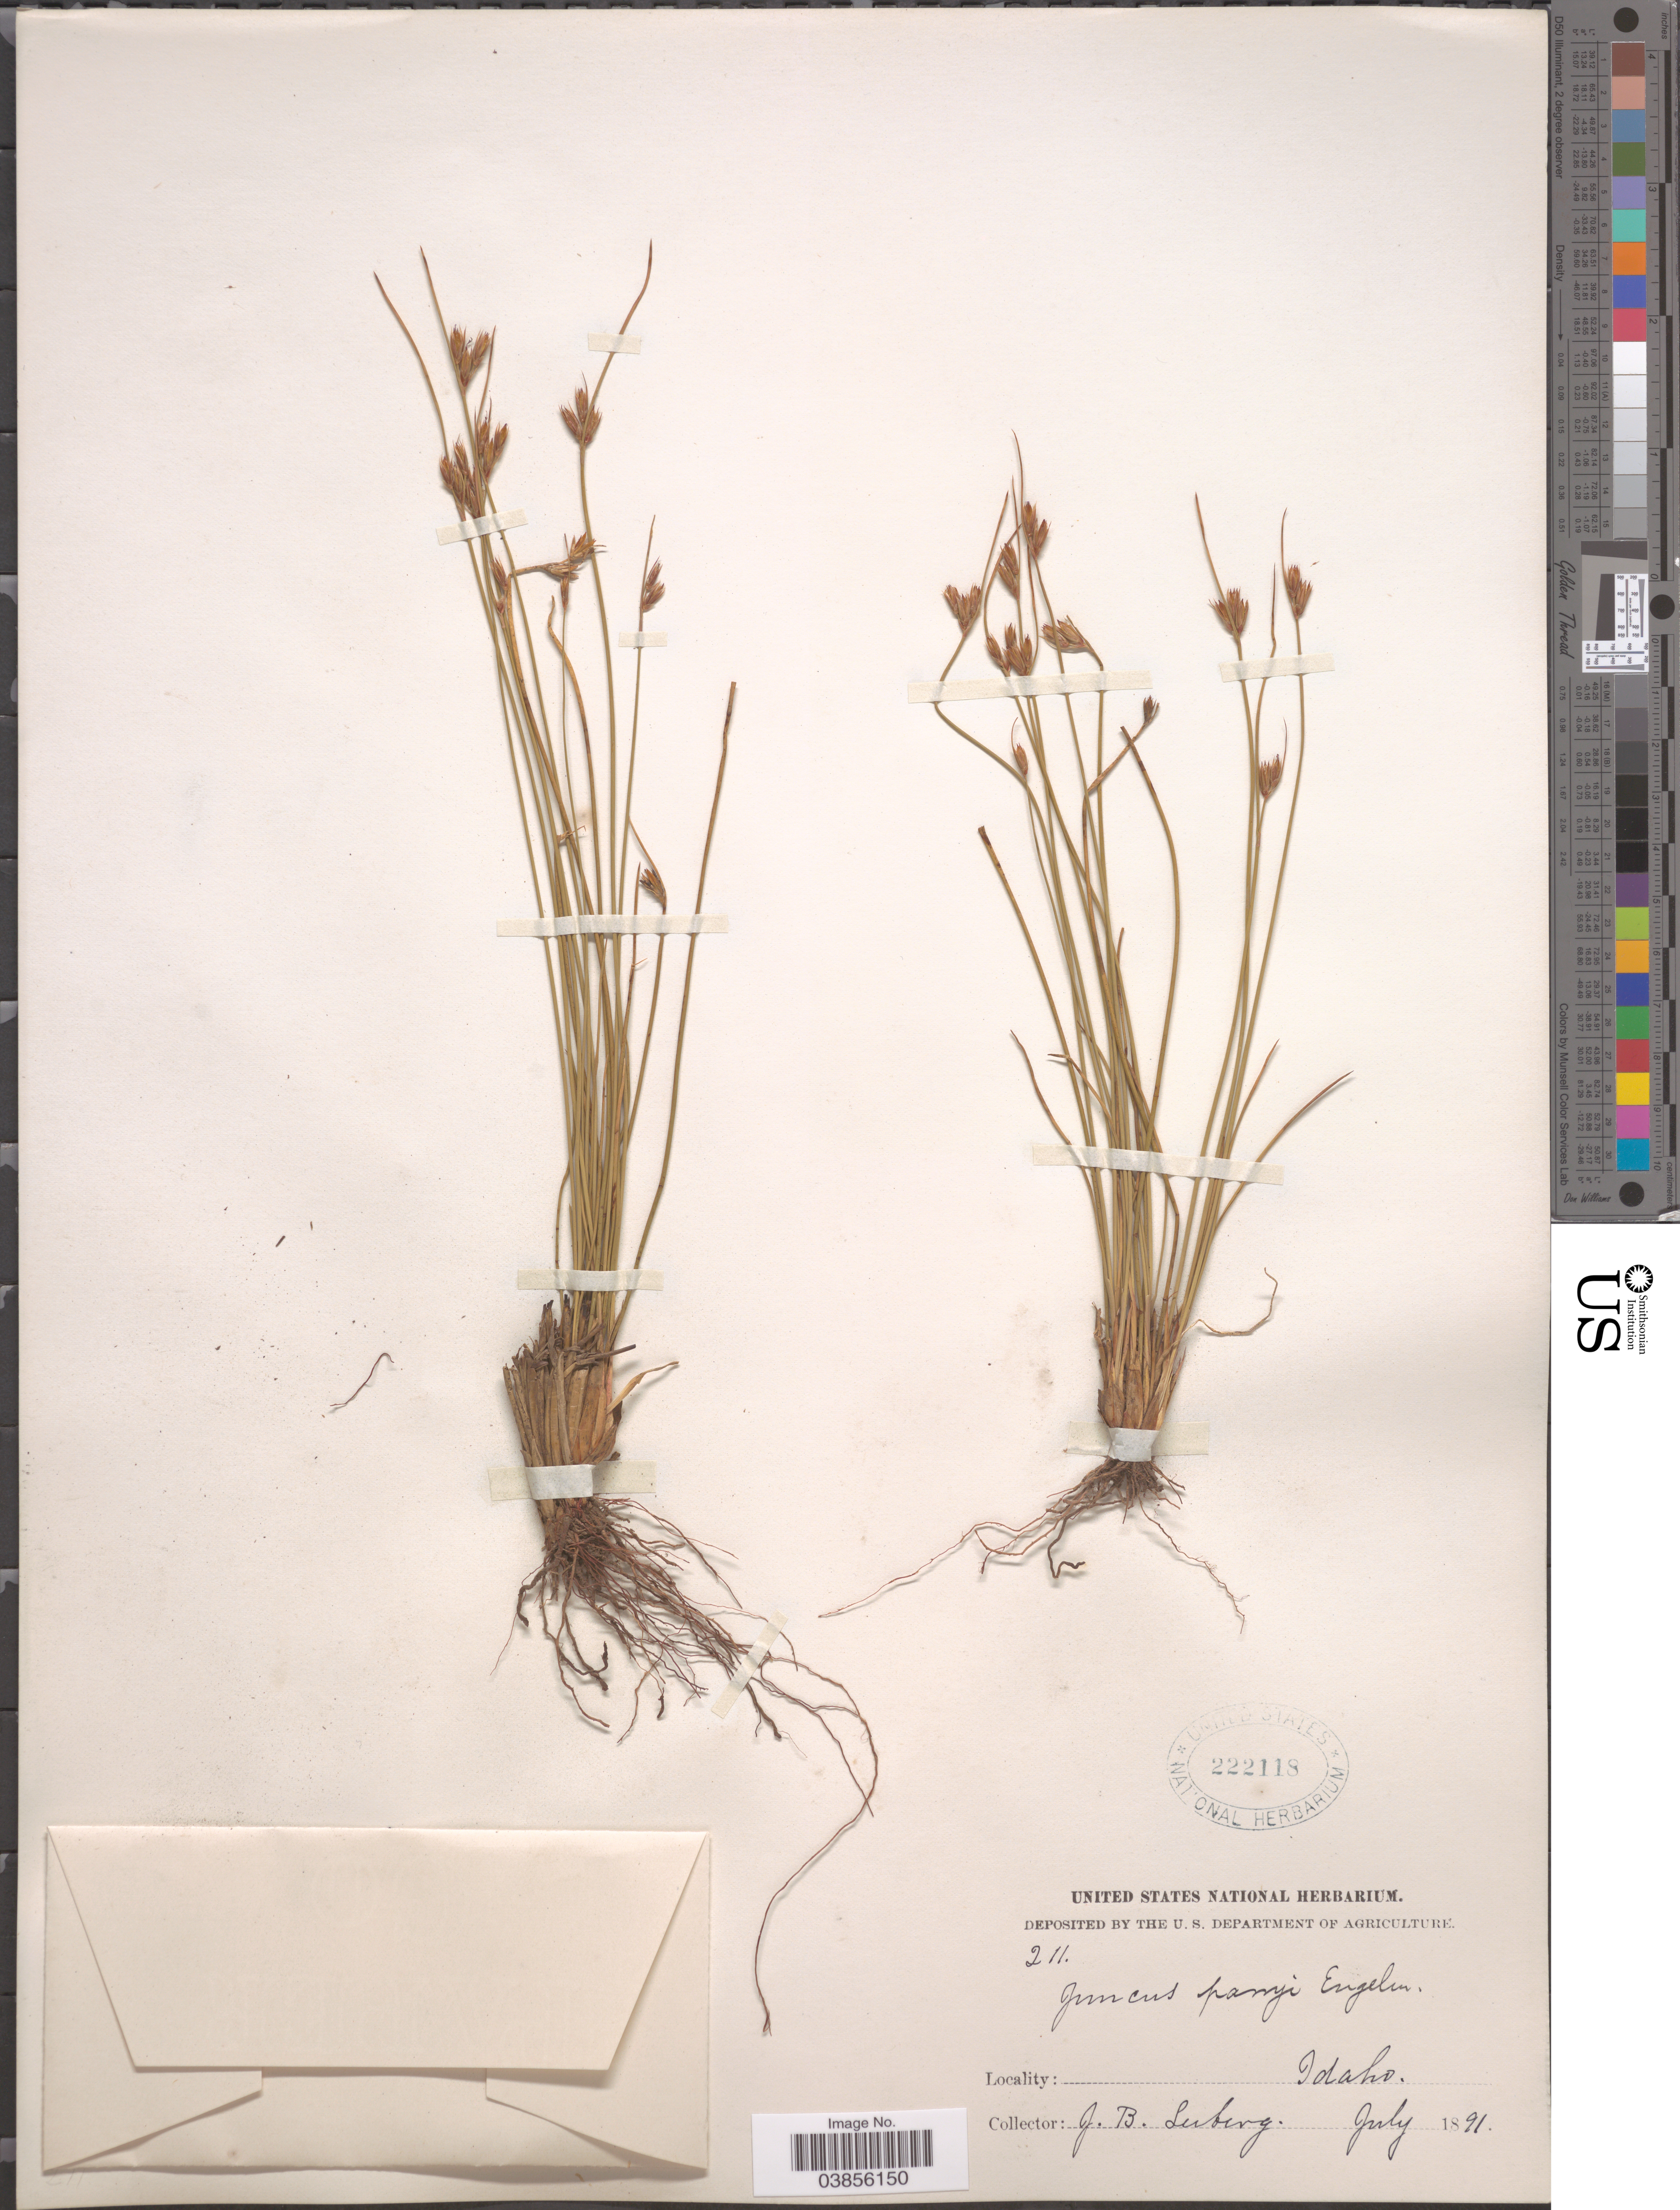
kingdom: Plantae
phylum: Tracheophyta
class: Liliopsida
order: Poales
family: Juncaceae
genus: Juncus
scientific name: Juncus parryi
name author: Engelm.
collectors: J. B. Leiberg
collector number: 211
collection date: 1891-07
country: United States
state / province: Idaho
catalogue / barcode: US 222118